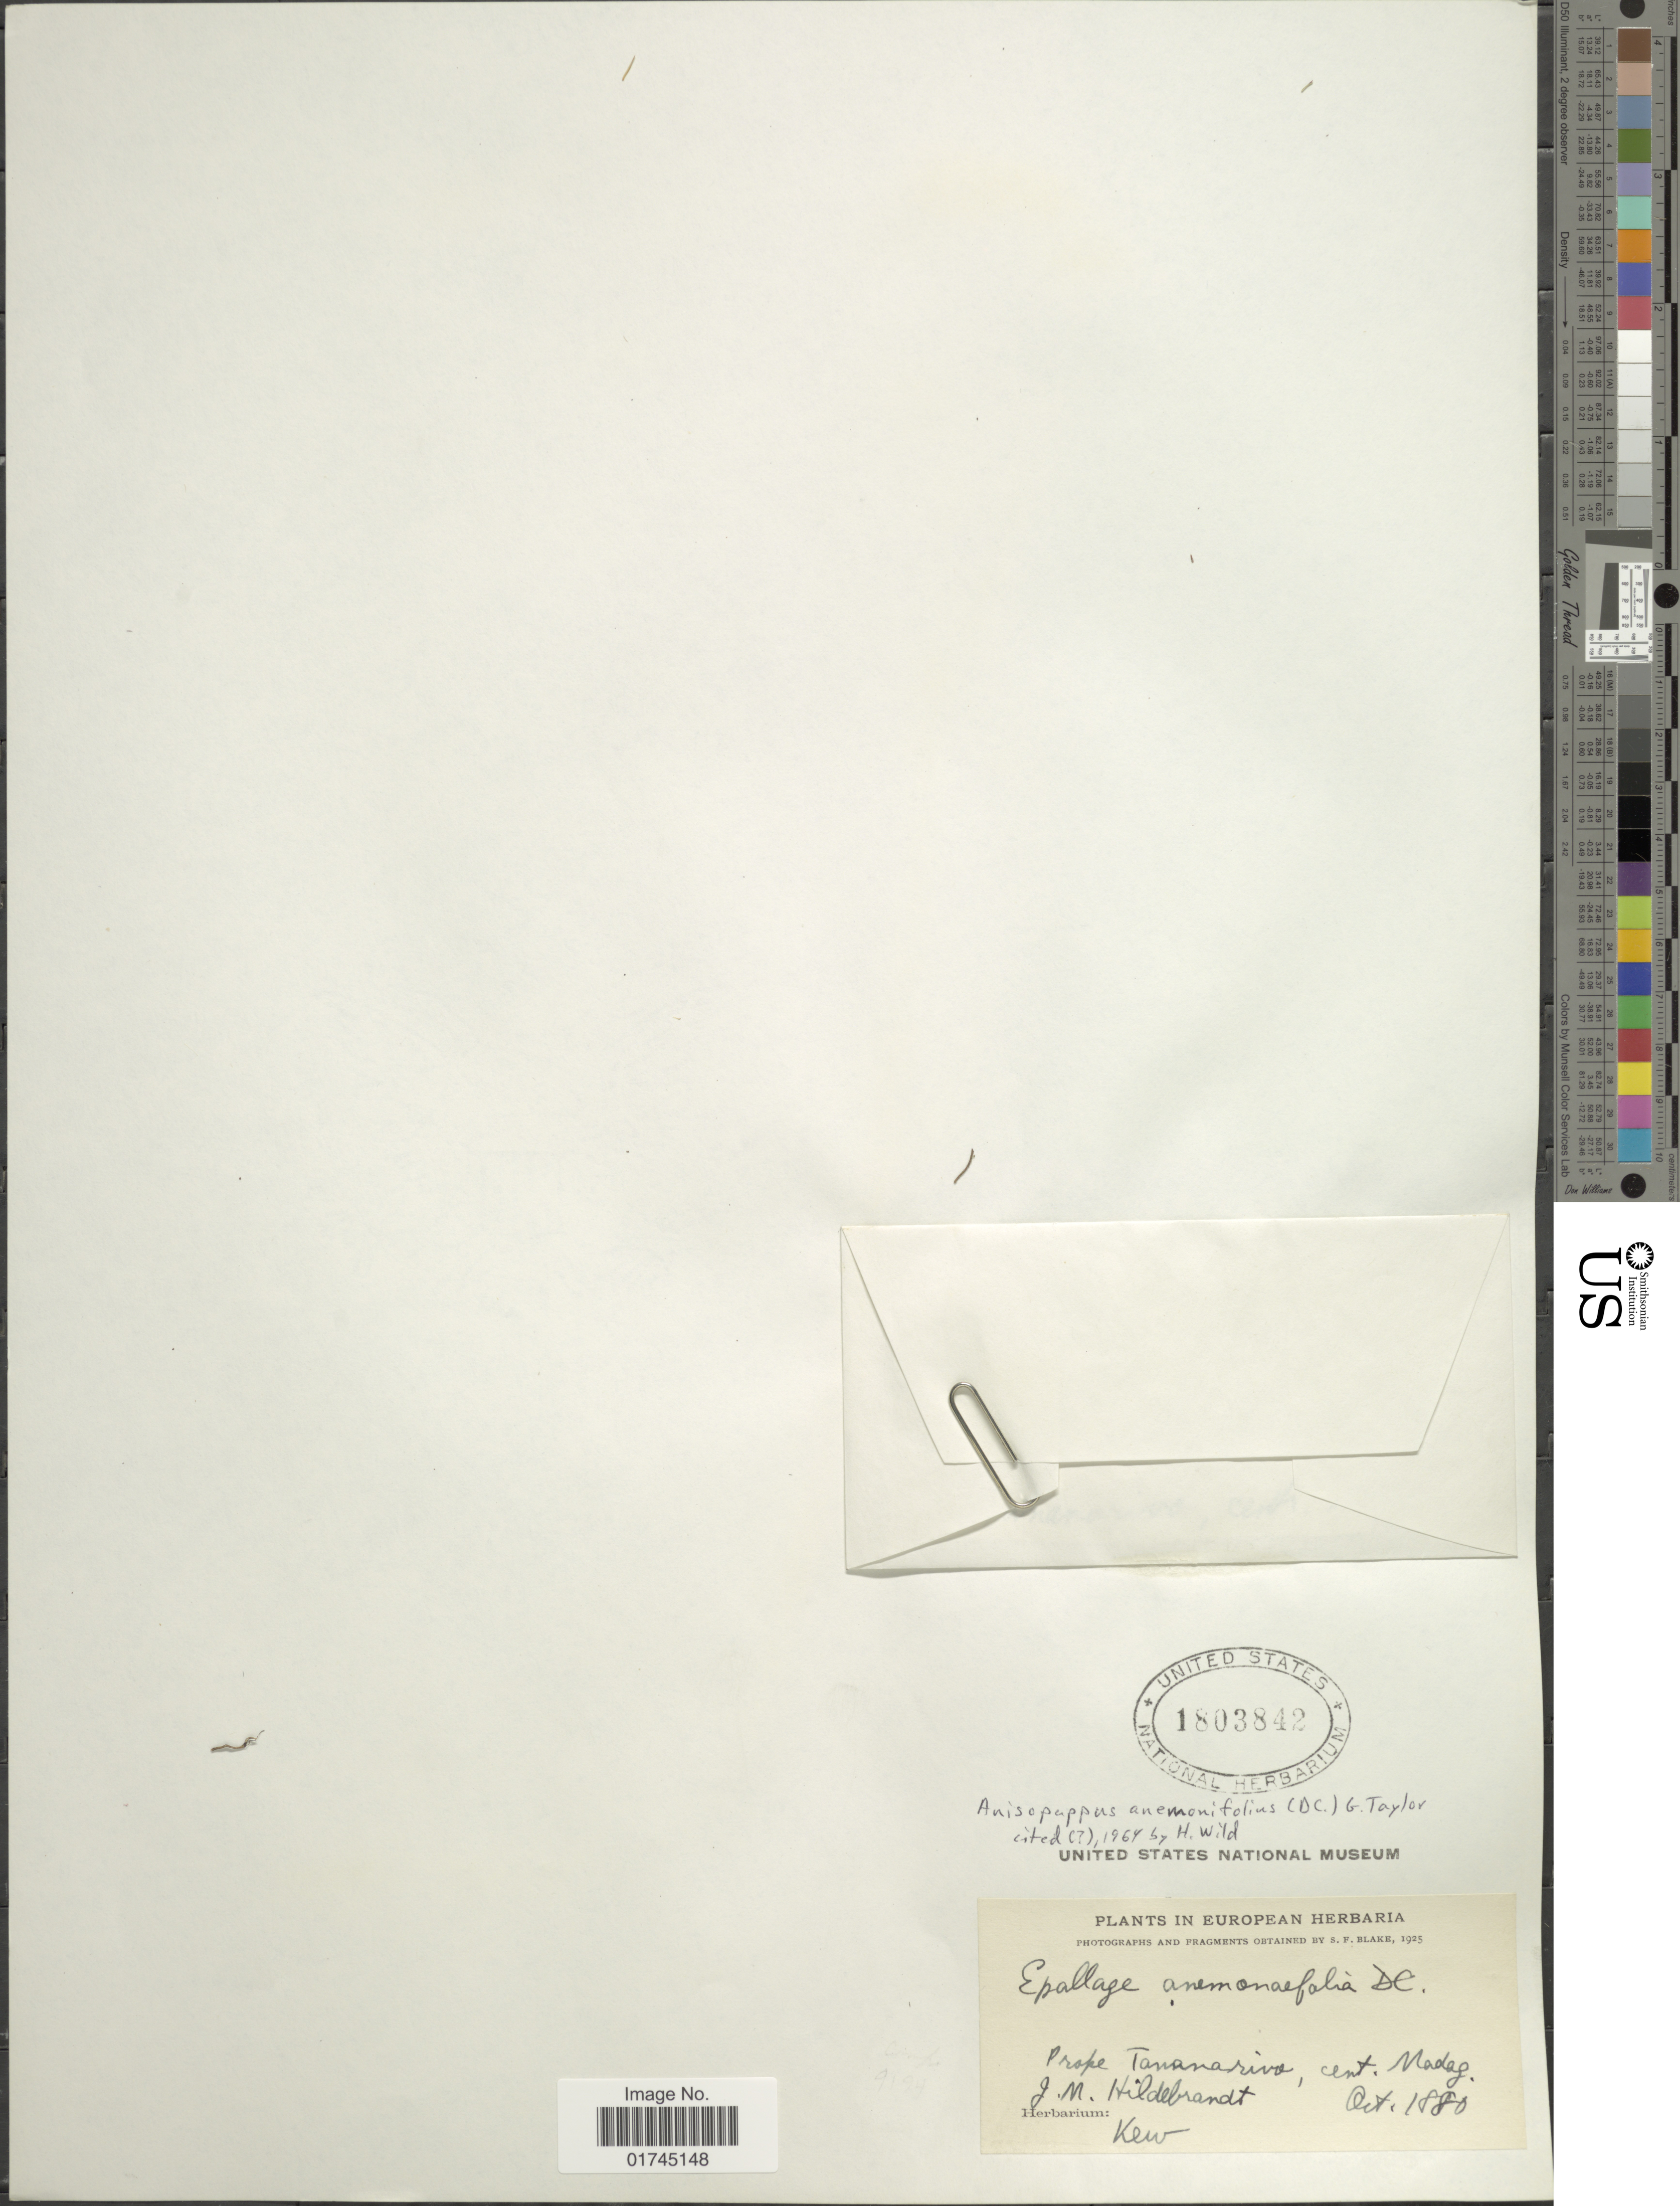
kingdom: Plantae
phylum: Tracheophyta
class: Magnoliopsida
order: Asterales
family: Asteraceae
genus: Anisopappus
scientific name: Anisopappus anemonifolius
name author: (DC.) G. Taylor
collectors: J. Hildebrandt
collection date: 1880-10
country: Madagascar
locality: Prope Tamanariva, cent. Madag.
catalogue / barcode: US 1803842